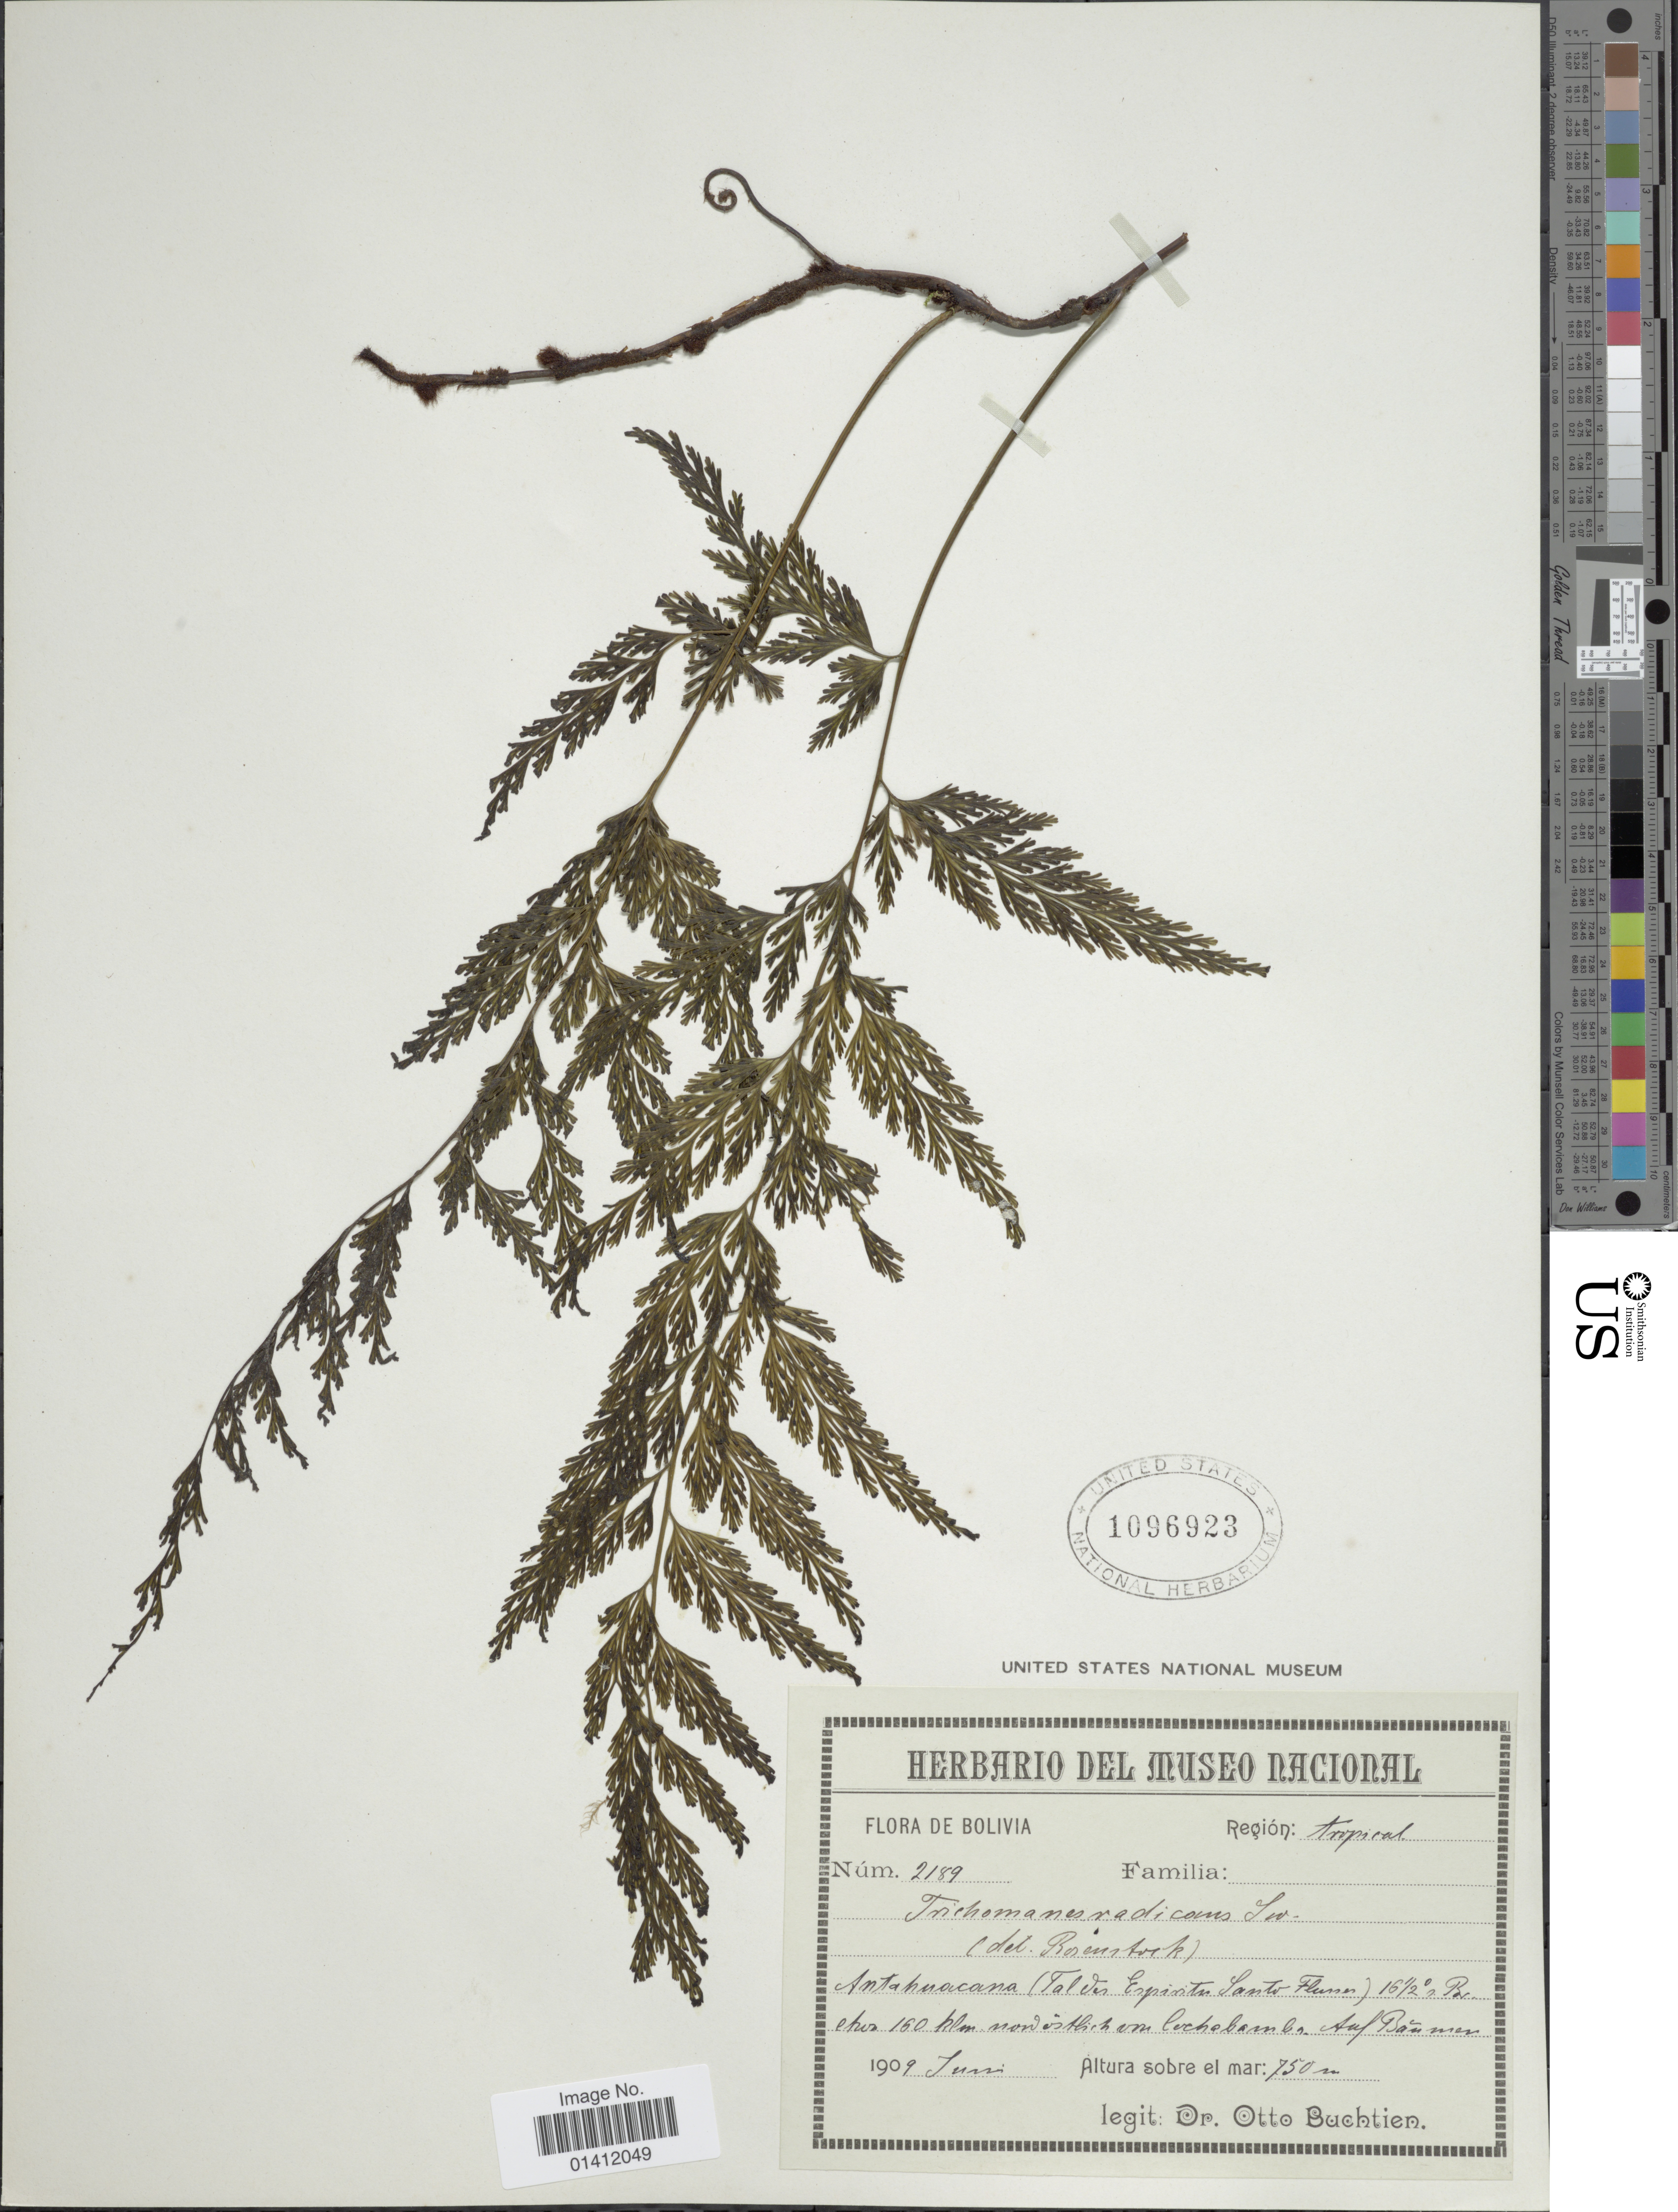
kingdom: Plantae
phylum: Tracheophyta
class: Polypodiopsida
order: Hymenophyllales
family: Hymenophyllaceae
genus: Vandenboschia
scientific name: Vandenboschia radicans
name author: (Sw.) Copel.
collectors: O. Buchtien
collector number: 2189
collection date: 1909-06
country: Bolivia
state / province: Cochabamba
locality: Antahuacana (Espíritu Santo River). 16 km NE from Cochabamba.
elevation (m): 750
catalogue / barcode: US 1096923